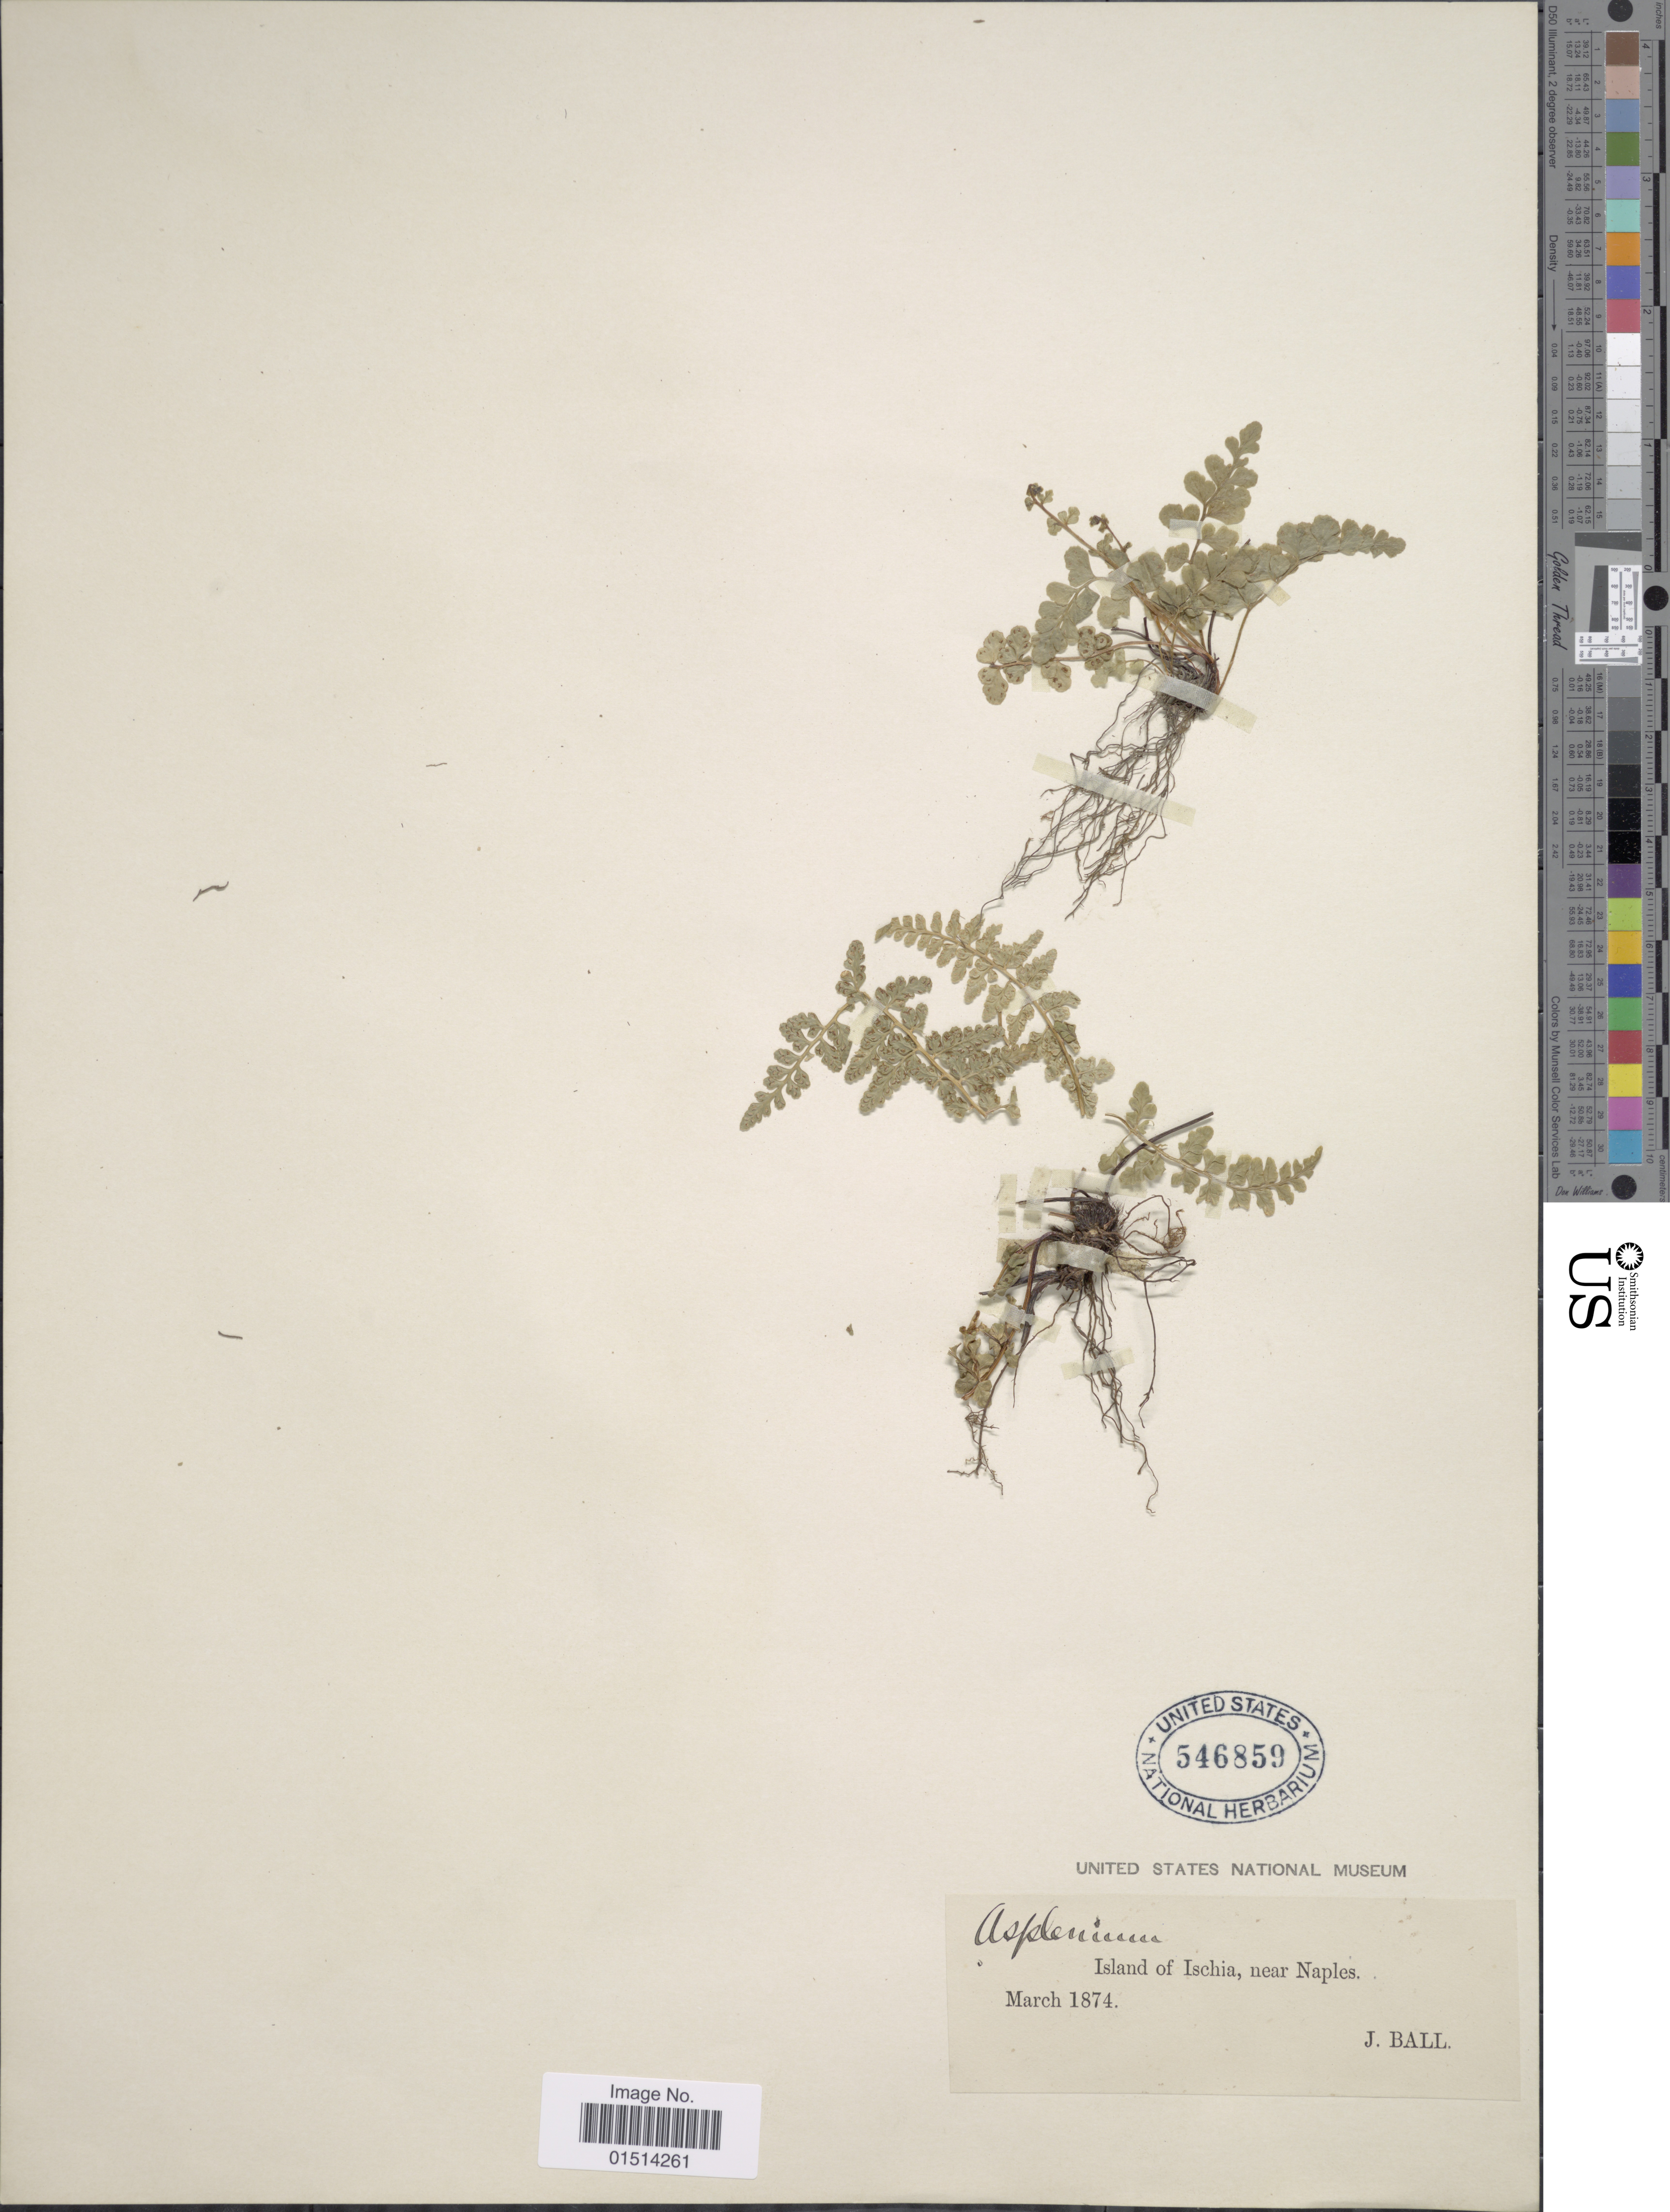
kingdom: Plantae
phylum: Tracheophyta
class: Polypodiopsida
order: Polypodiales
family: Aspleniaceae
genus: Asplenium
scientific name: Asplenium sp.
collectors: J. Ball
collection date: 1874-03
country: Italy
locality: Island of Ischia, near Naples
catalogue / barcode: US 546859